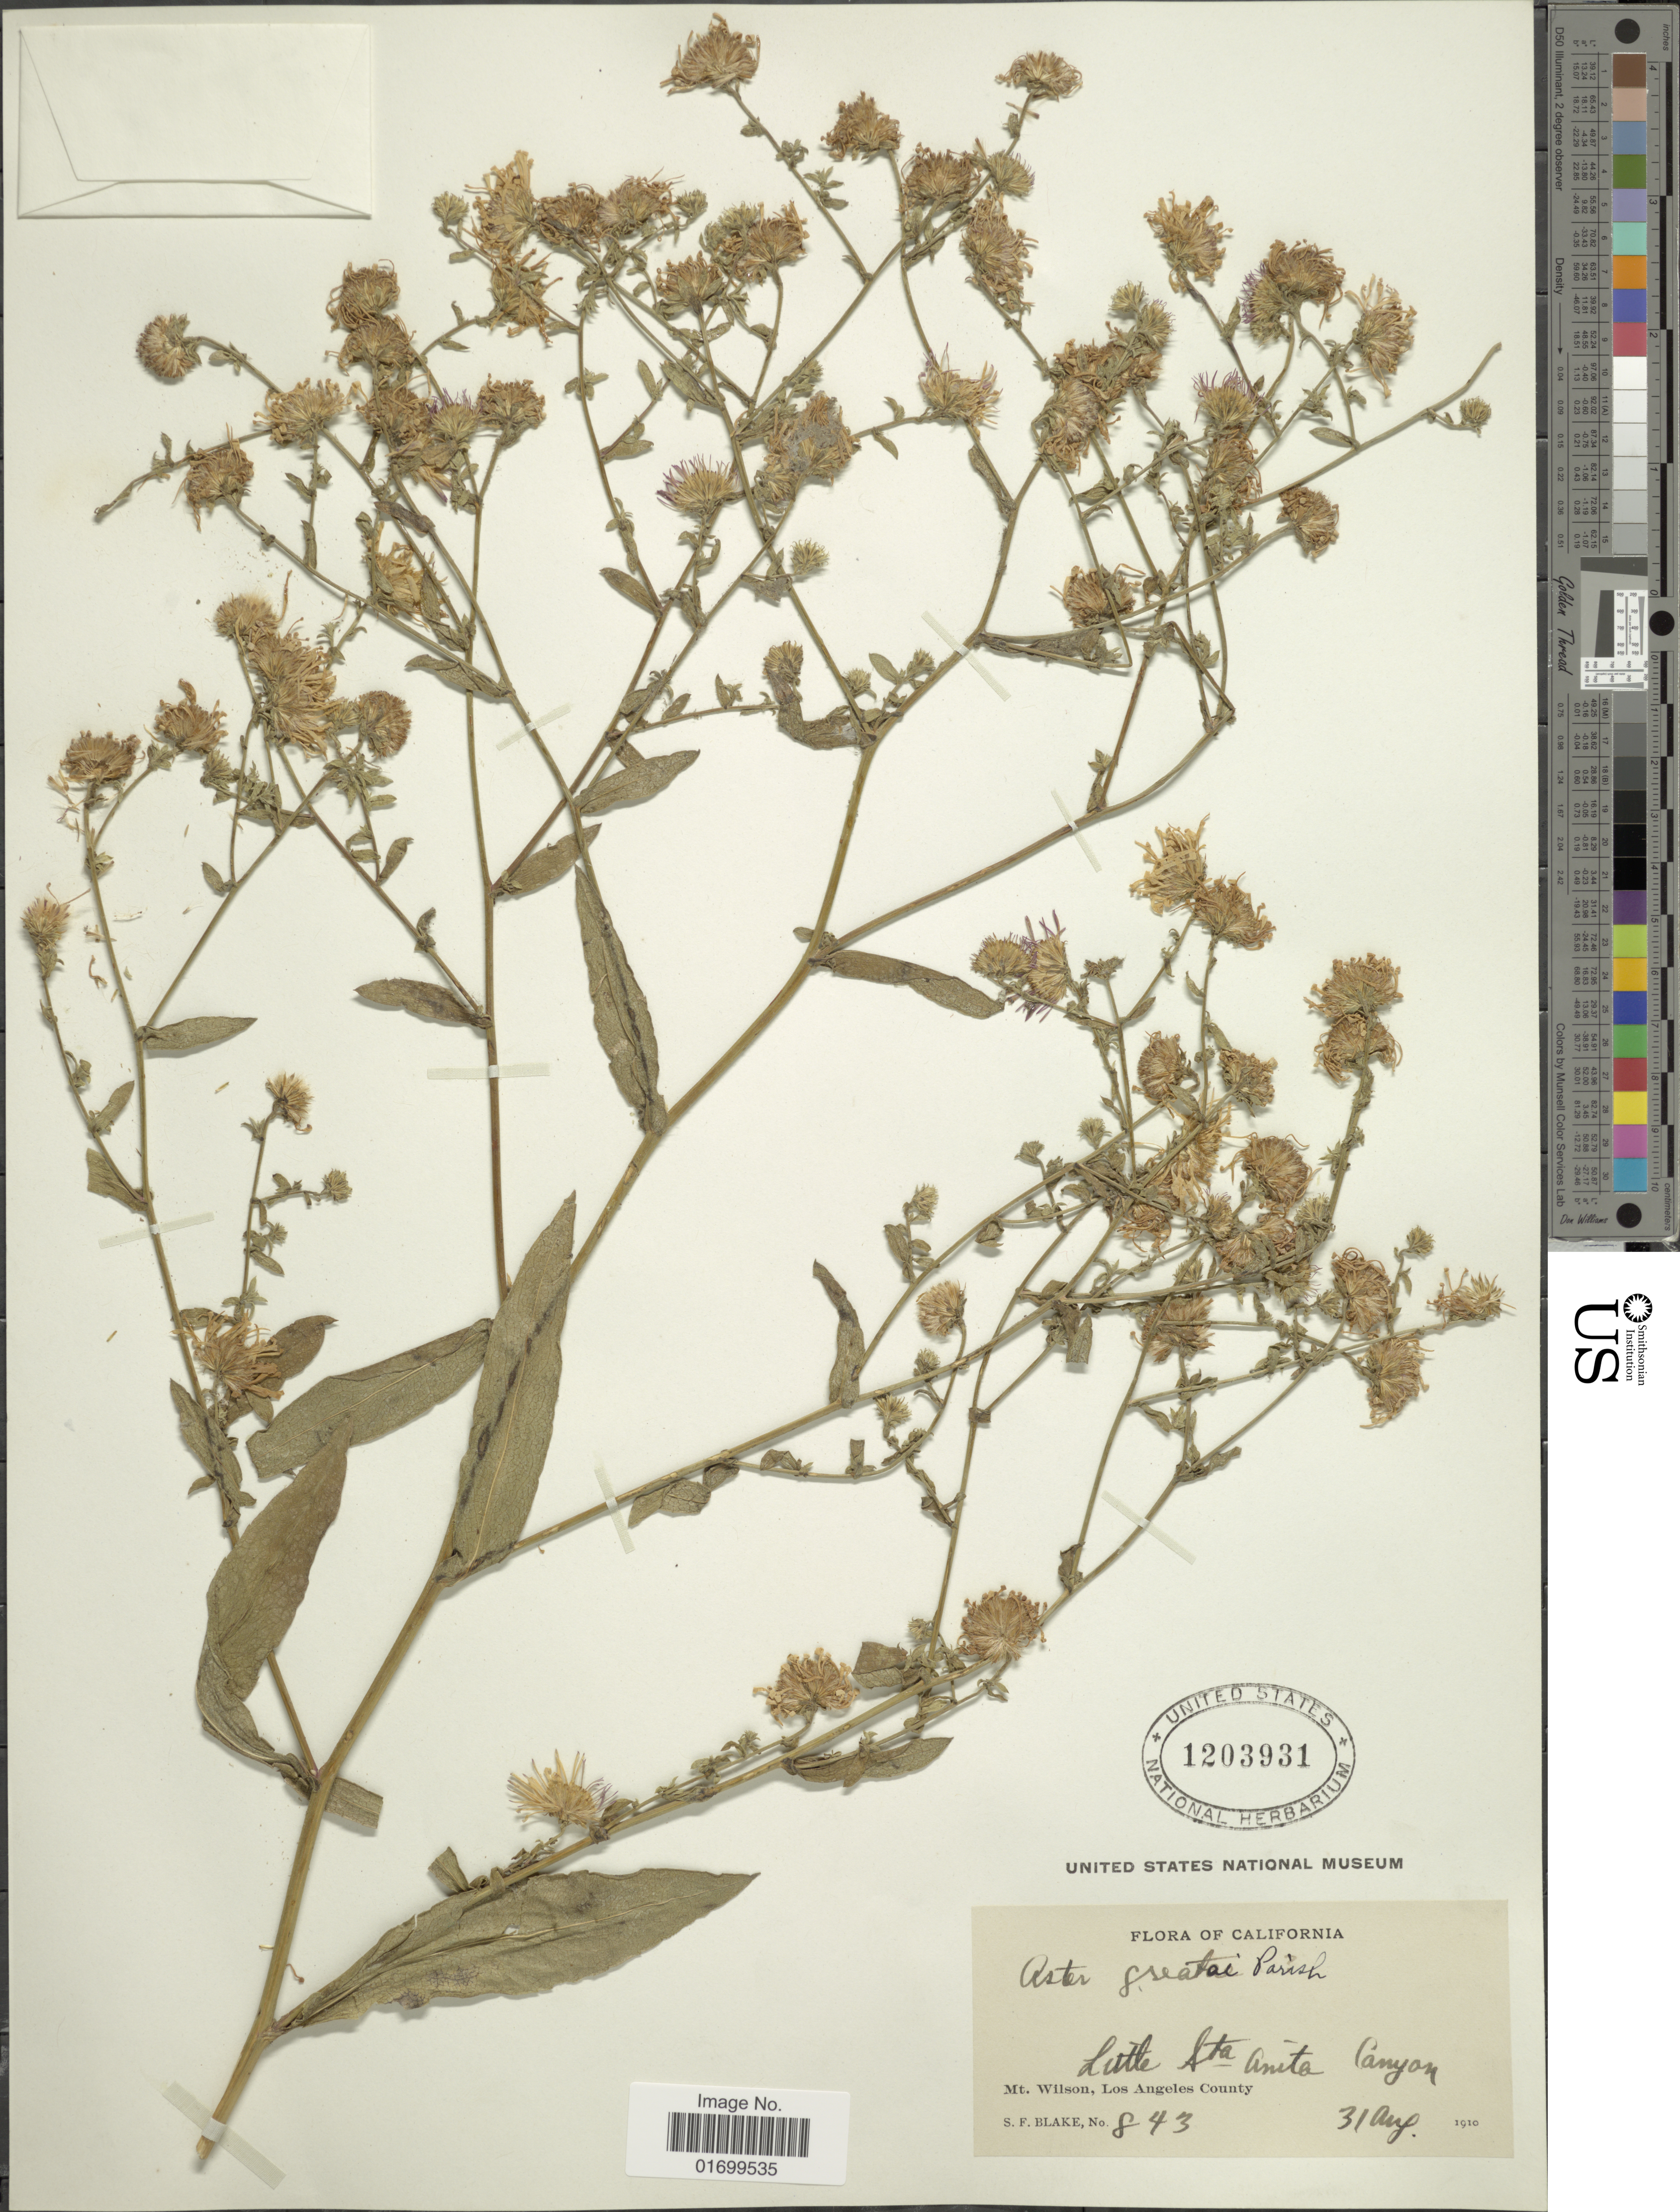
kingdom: Plantae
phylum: Tracheophyta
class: Magnoliopsida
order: Asterales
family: Asteraceae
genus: Symphyotrichum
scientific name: Symphyotrichum greatae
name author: (Parish) G.L. Nesom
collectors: S. Blake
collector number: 843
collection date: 1910-08-31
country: United States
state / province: California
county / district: Los Angeles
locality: Mt. Wilson, Los Angeles County, Little Sta Anita Canyon.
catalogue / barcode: US 1203931